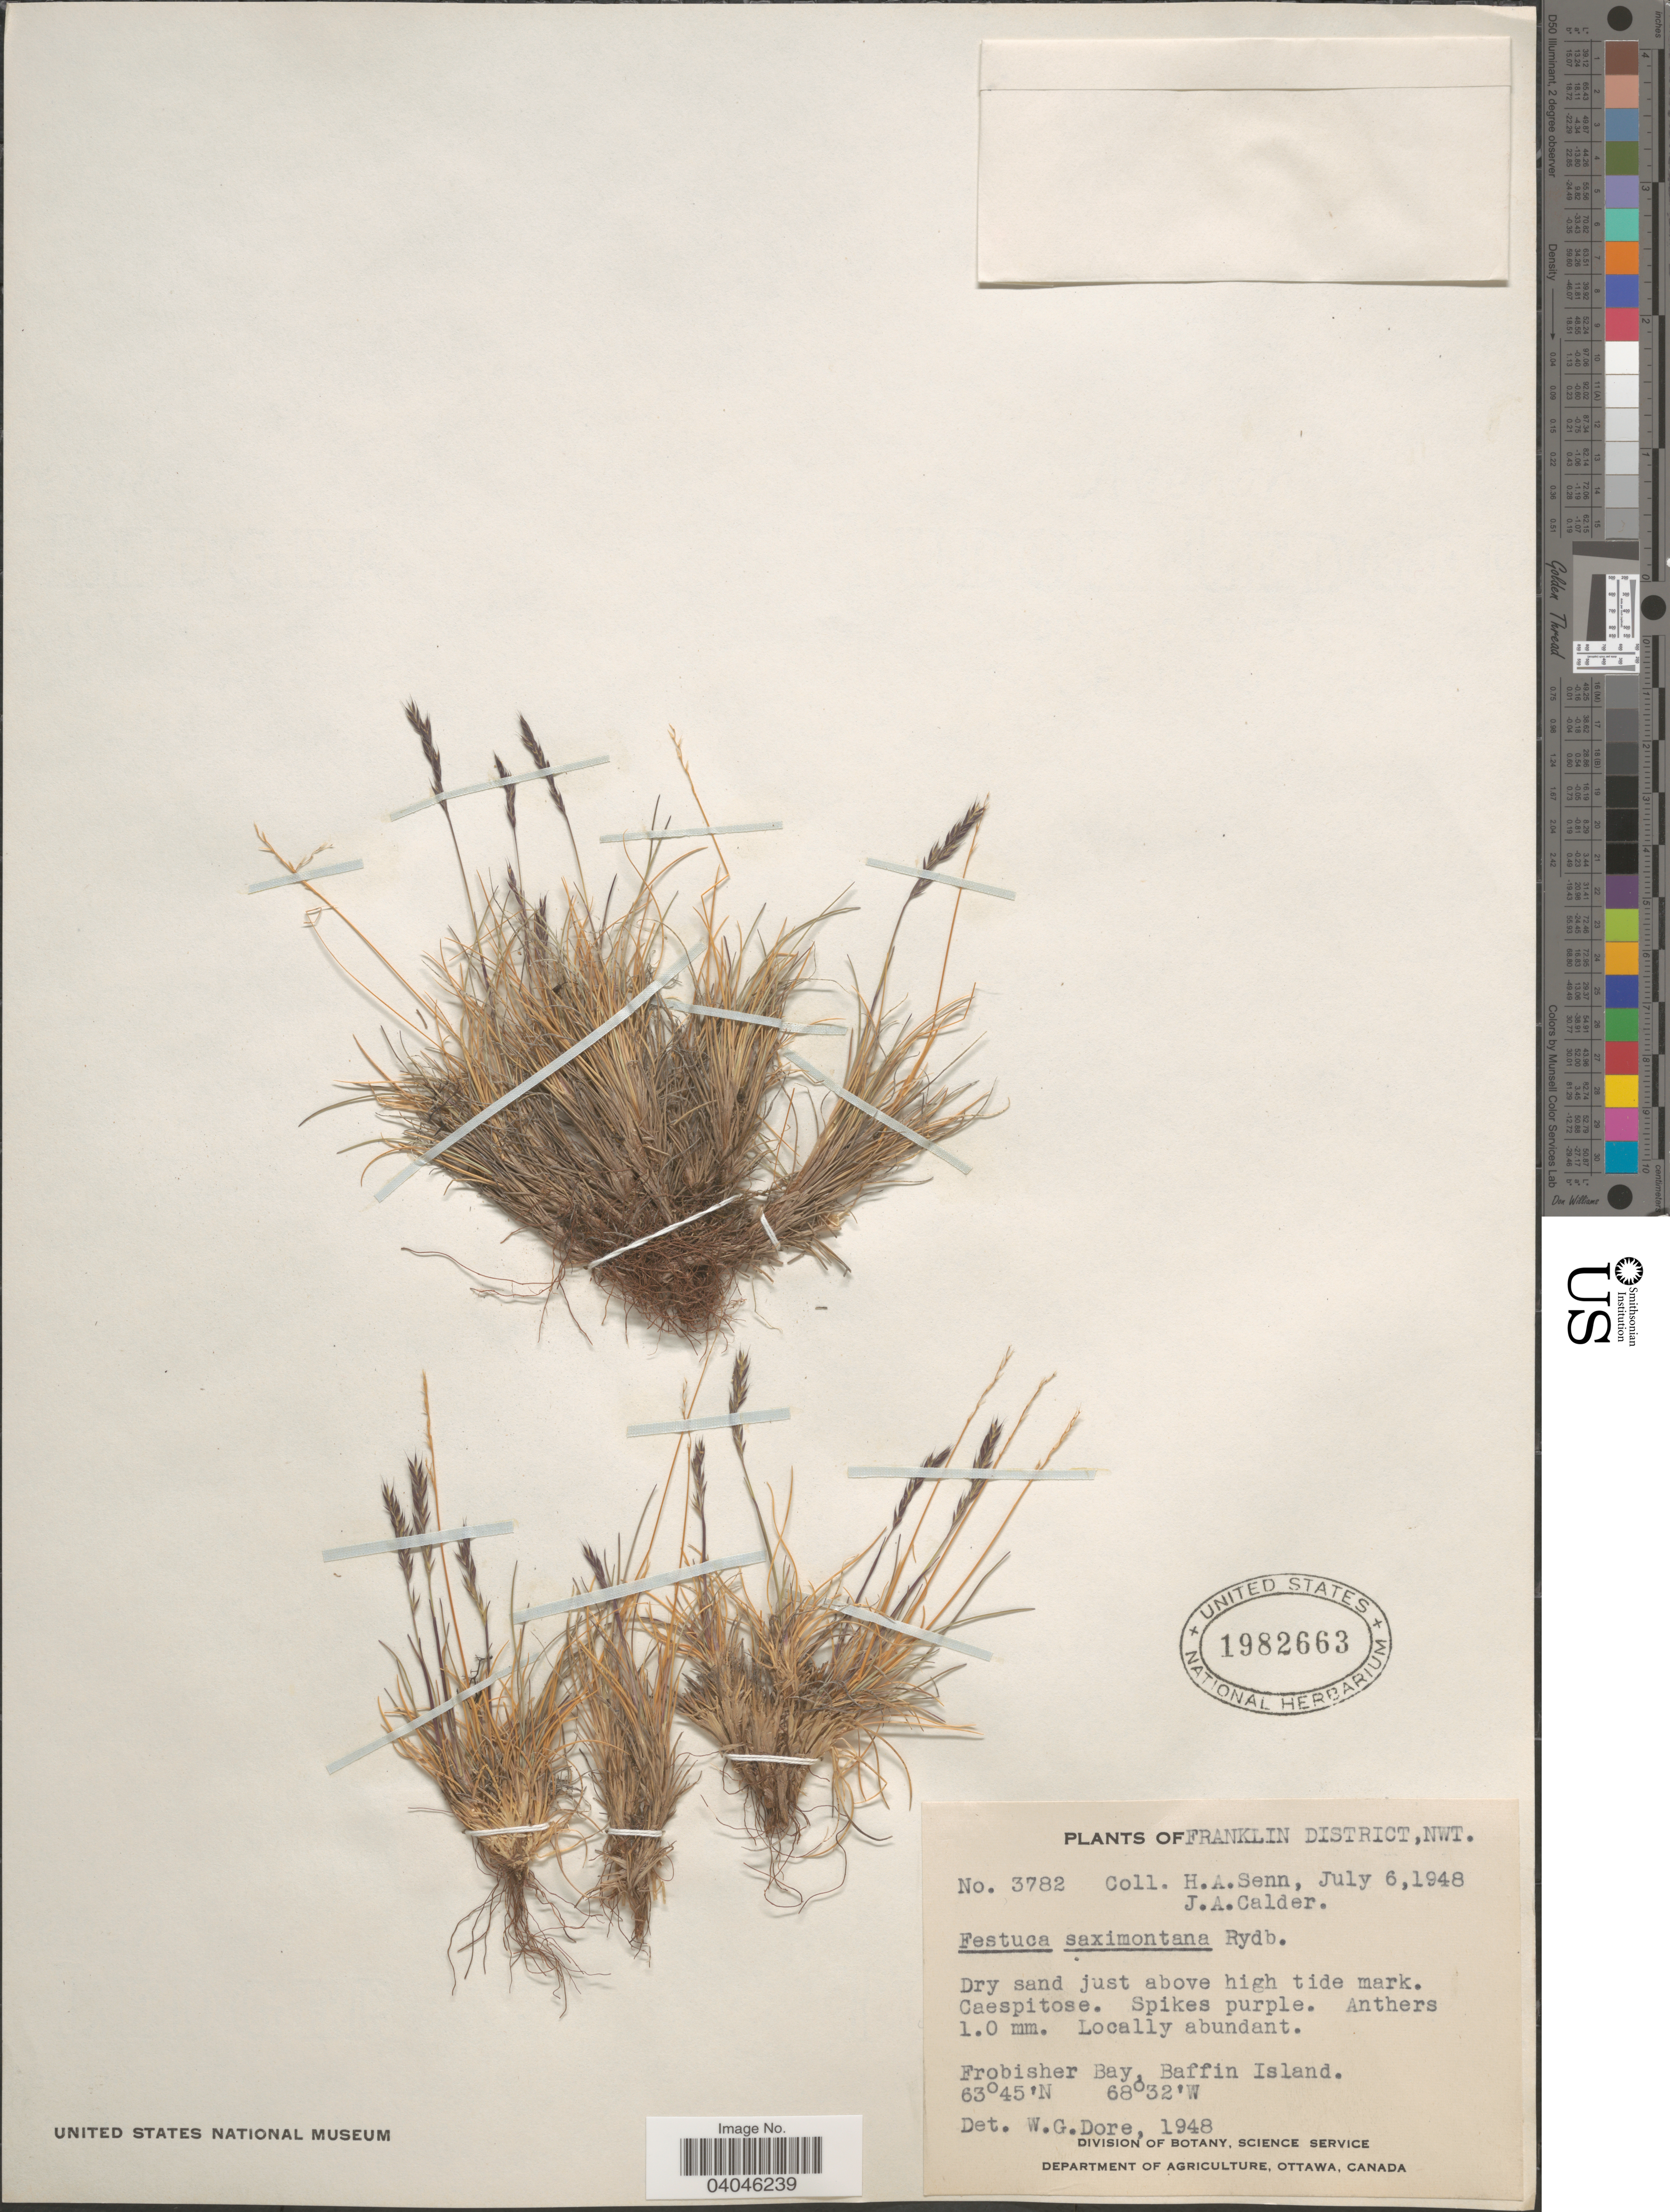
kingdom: Plantae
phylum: Tracheophyta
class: Liliopsida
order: Poales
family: Poaceae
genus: Festuca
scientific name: Festuca saximontana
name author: Rydb.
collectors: H. Senn & J. A. Calder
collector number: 3782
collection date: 1948-07-06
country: Canada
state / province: Northwest Territories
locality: Franklin District. Dry sand just above high tide mark. Frobisher Bay, Baffin Island.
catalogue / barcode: US 1982663